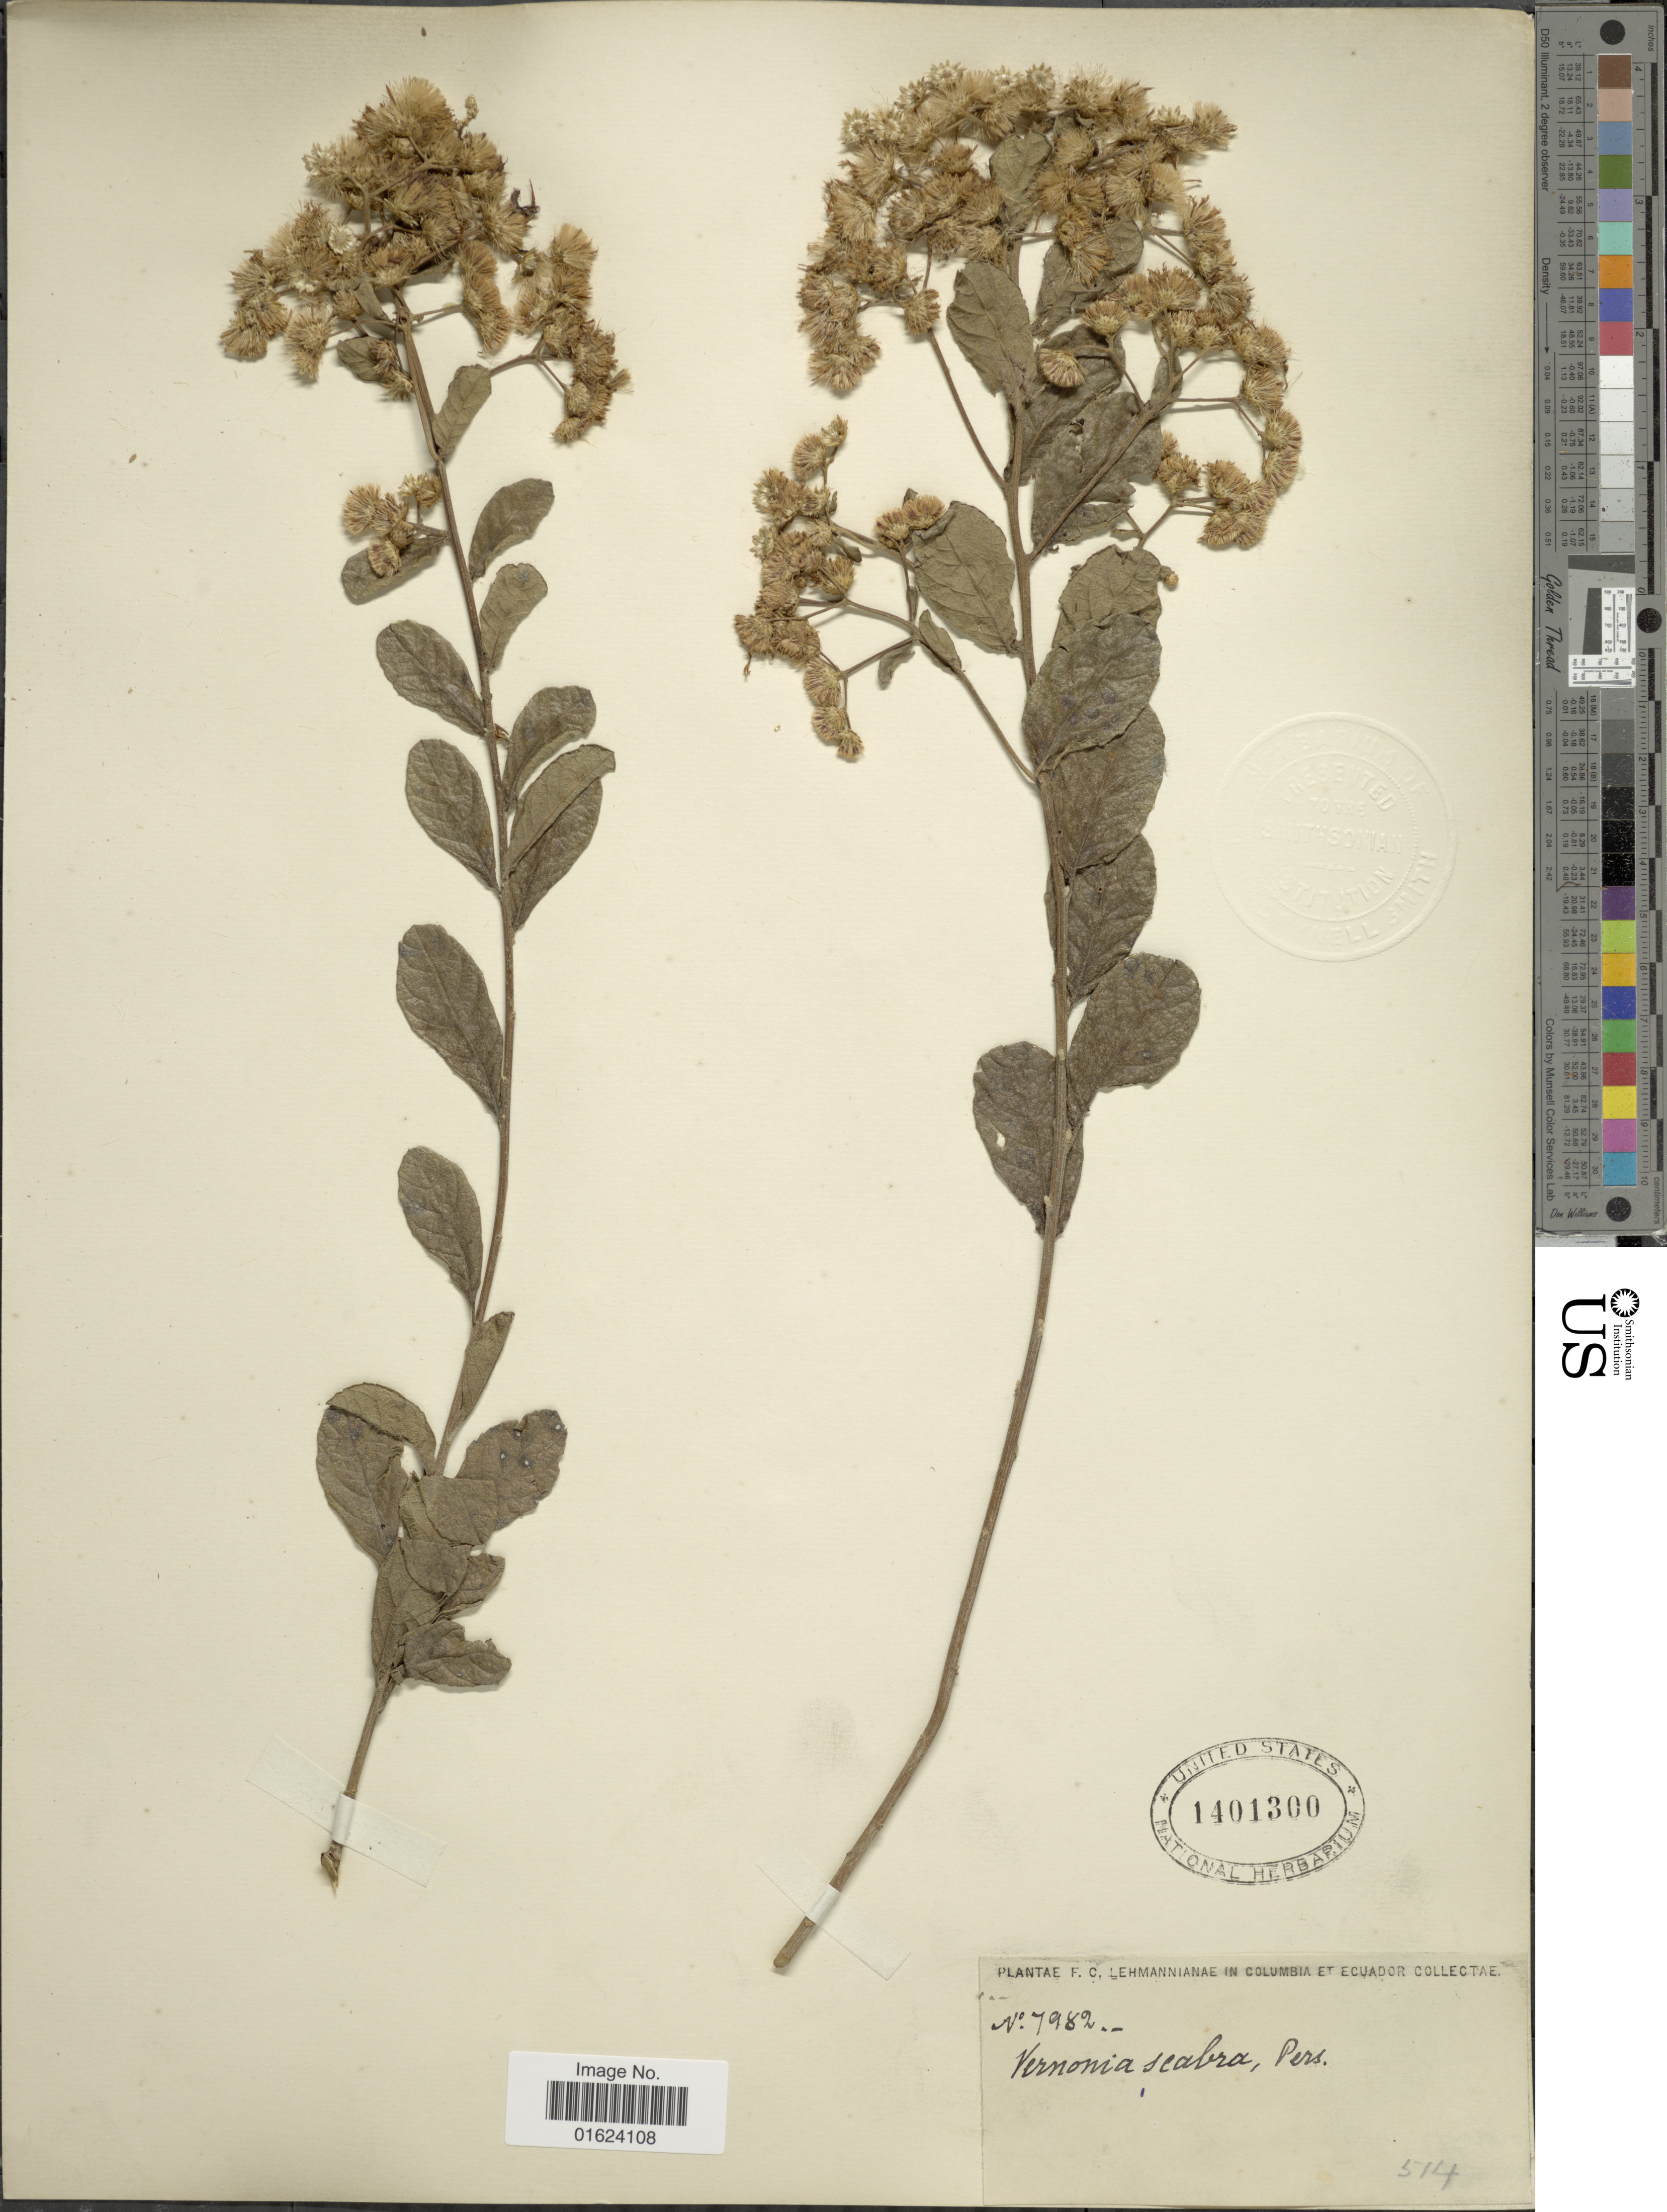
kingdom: Plantae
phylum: Tracheophyta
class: Magnoliopsida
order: Asterales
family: Asteraceae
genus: Vernonia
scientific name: Vernonia brasiliana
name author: (L.) Druce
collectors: F. C. Lehmann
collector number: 7982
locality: Columbia et Ecuador.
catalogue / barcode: US 1401300